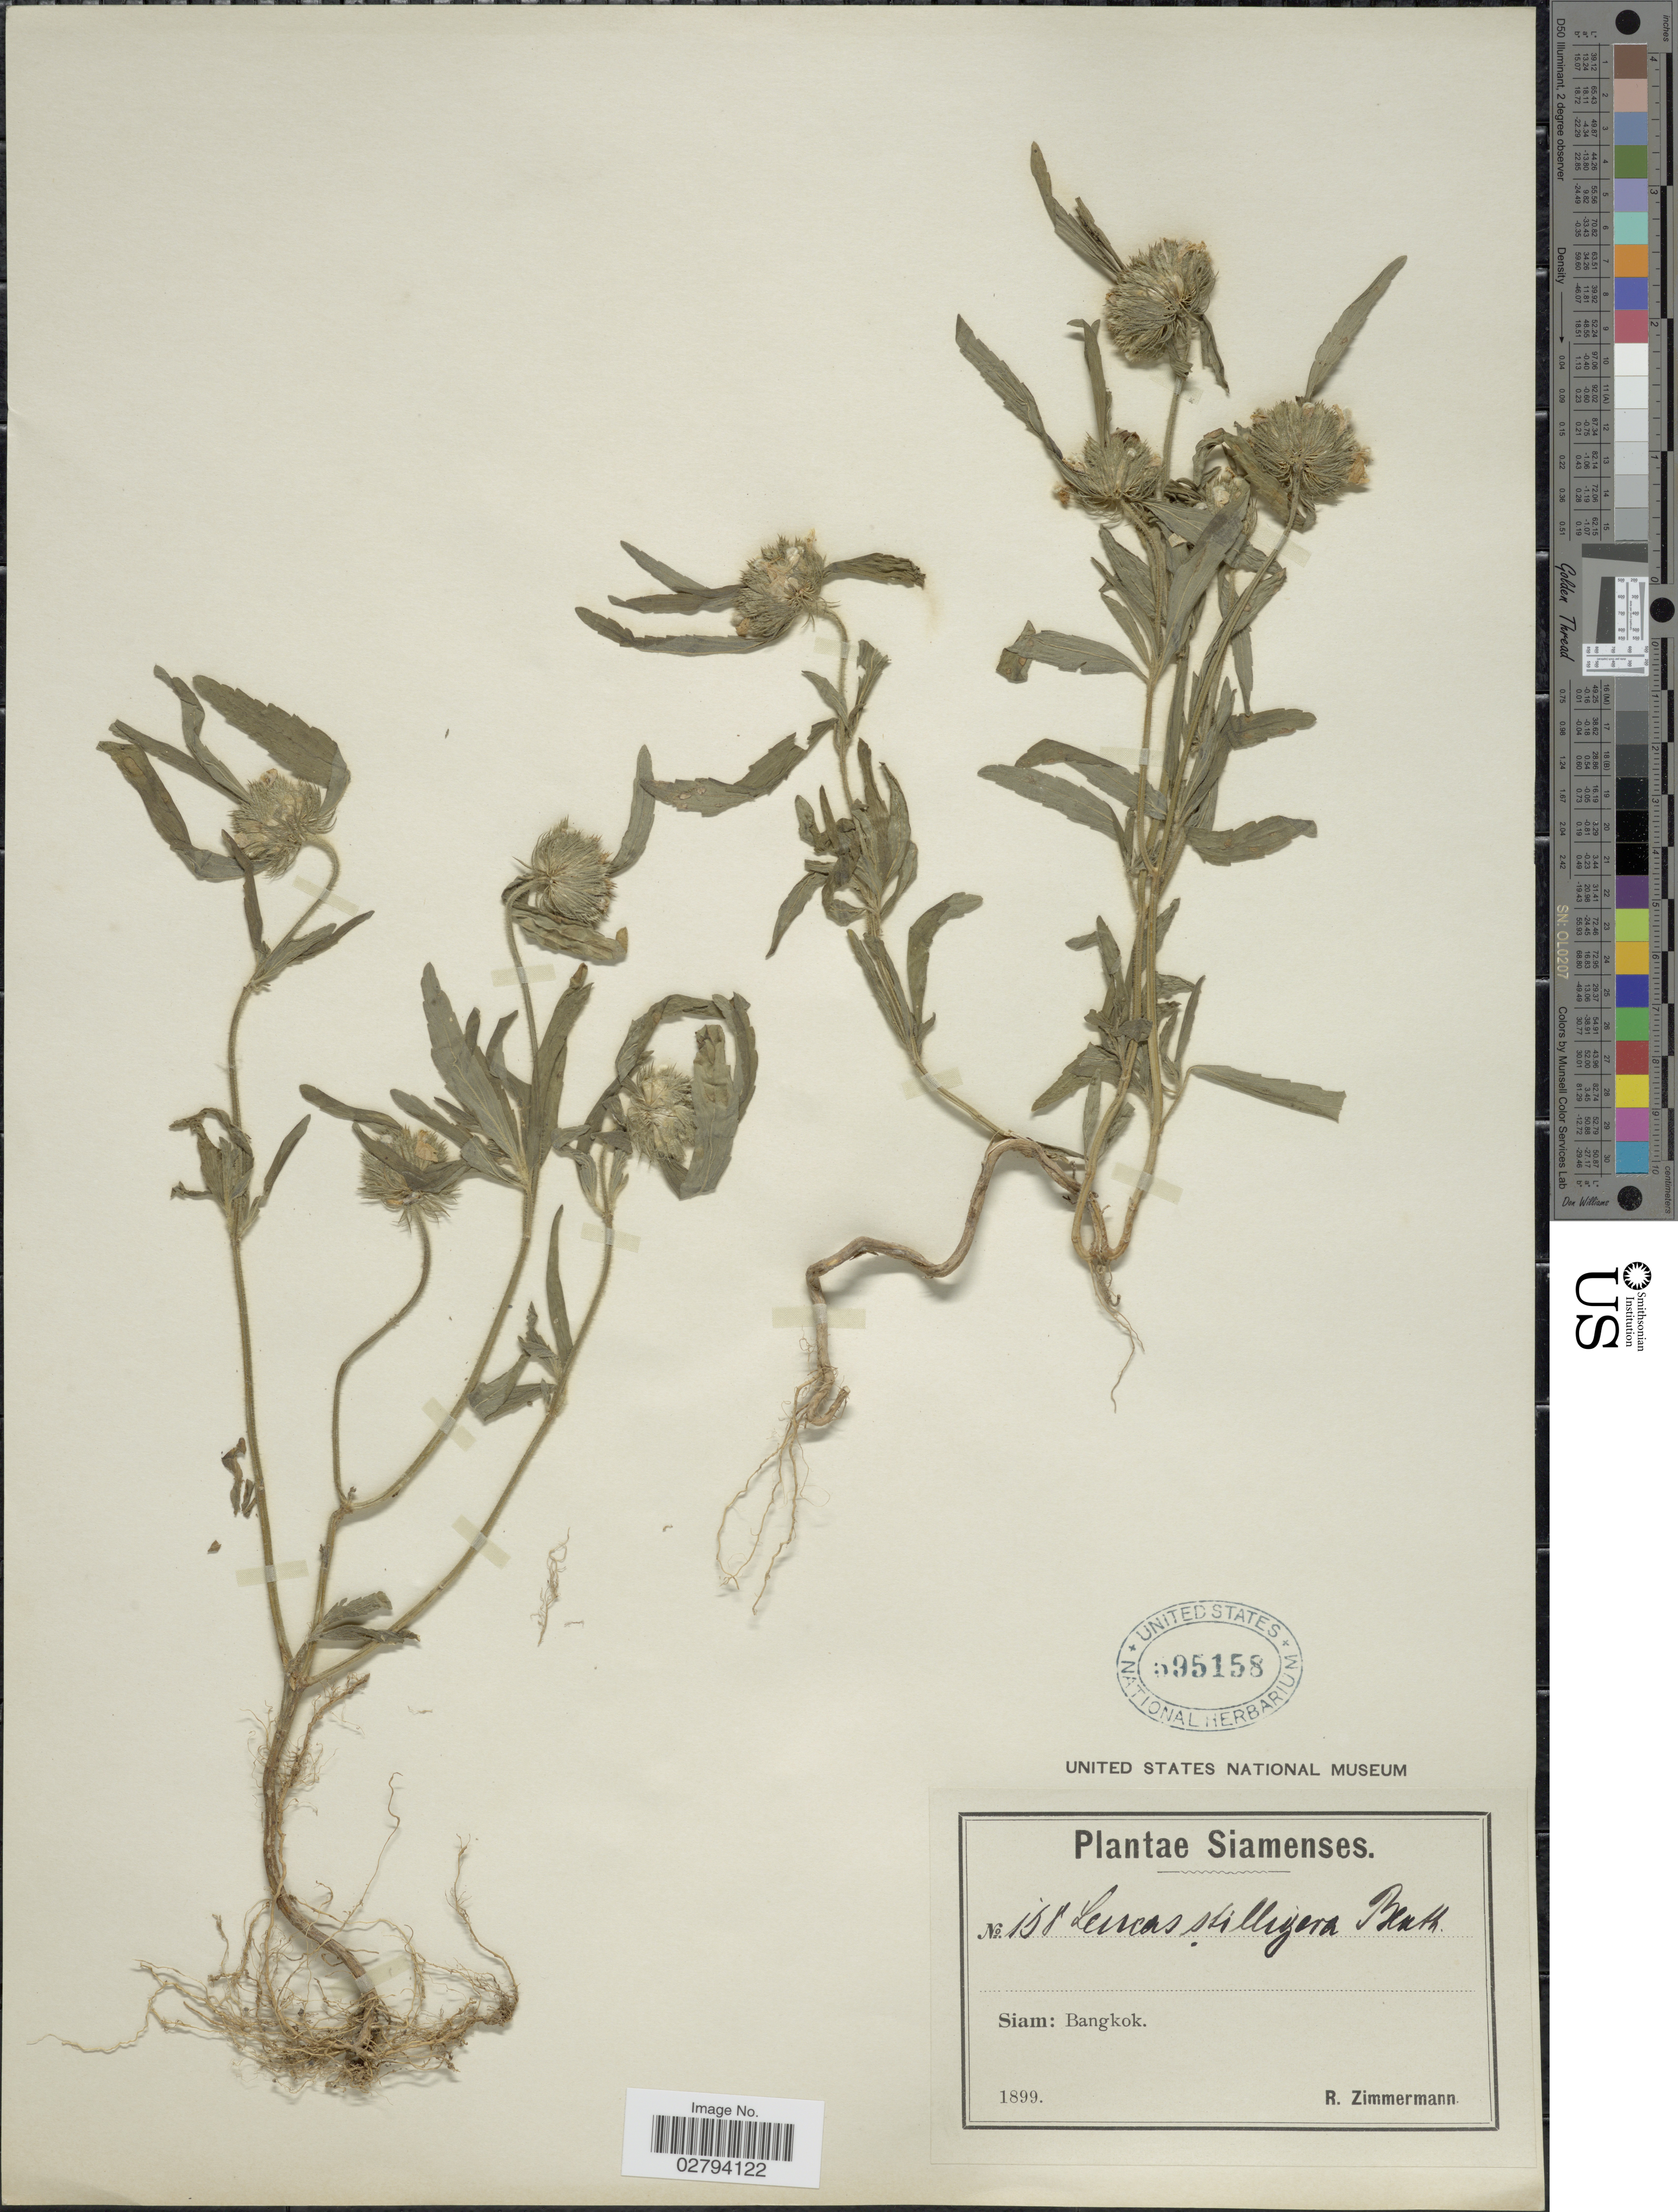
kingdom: Plantae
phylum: Tracheophyta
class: Magnoliopsida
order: Lamiales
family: Lamiaceae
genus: Leucas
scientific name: Leucas stelligera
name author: Wall. ex Benth.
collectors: R. Zimmerman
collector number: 158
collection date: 1899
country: Thailand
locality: Siam: Bangkok.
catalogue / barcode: US 595158